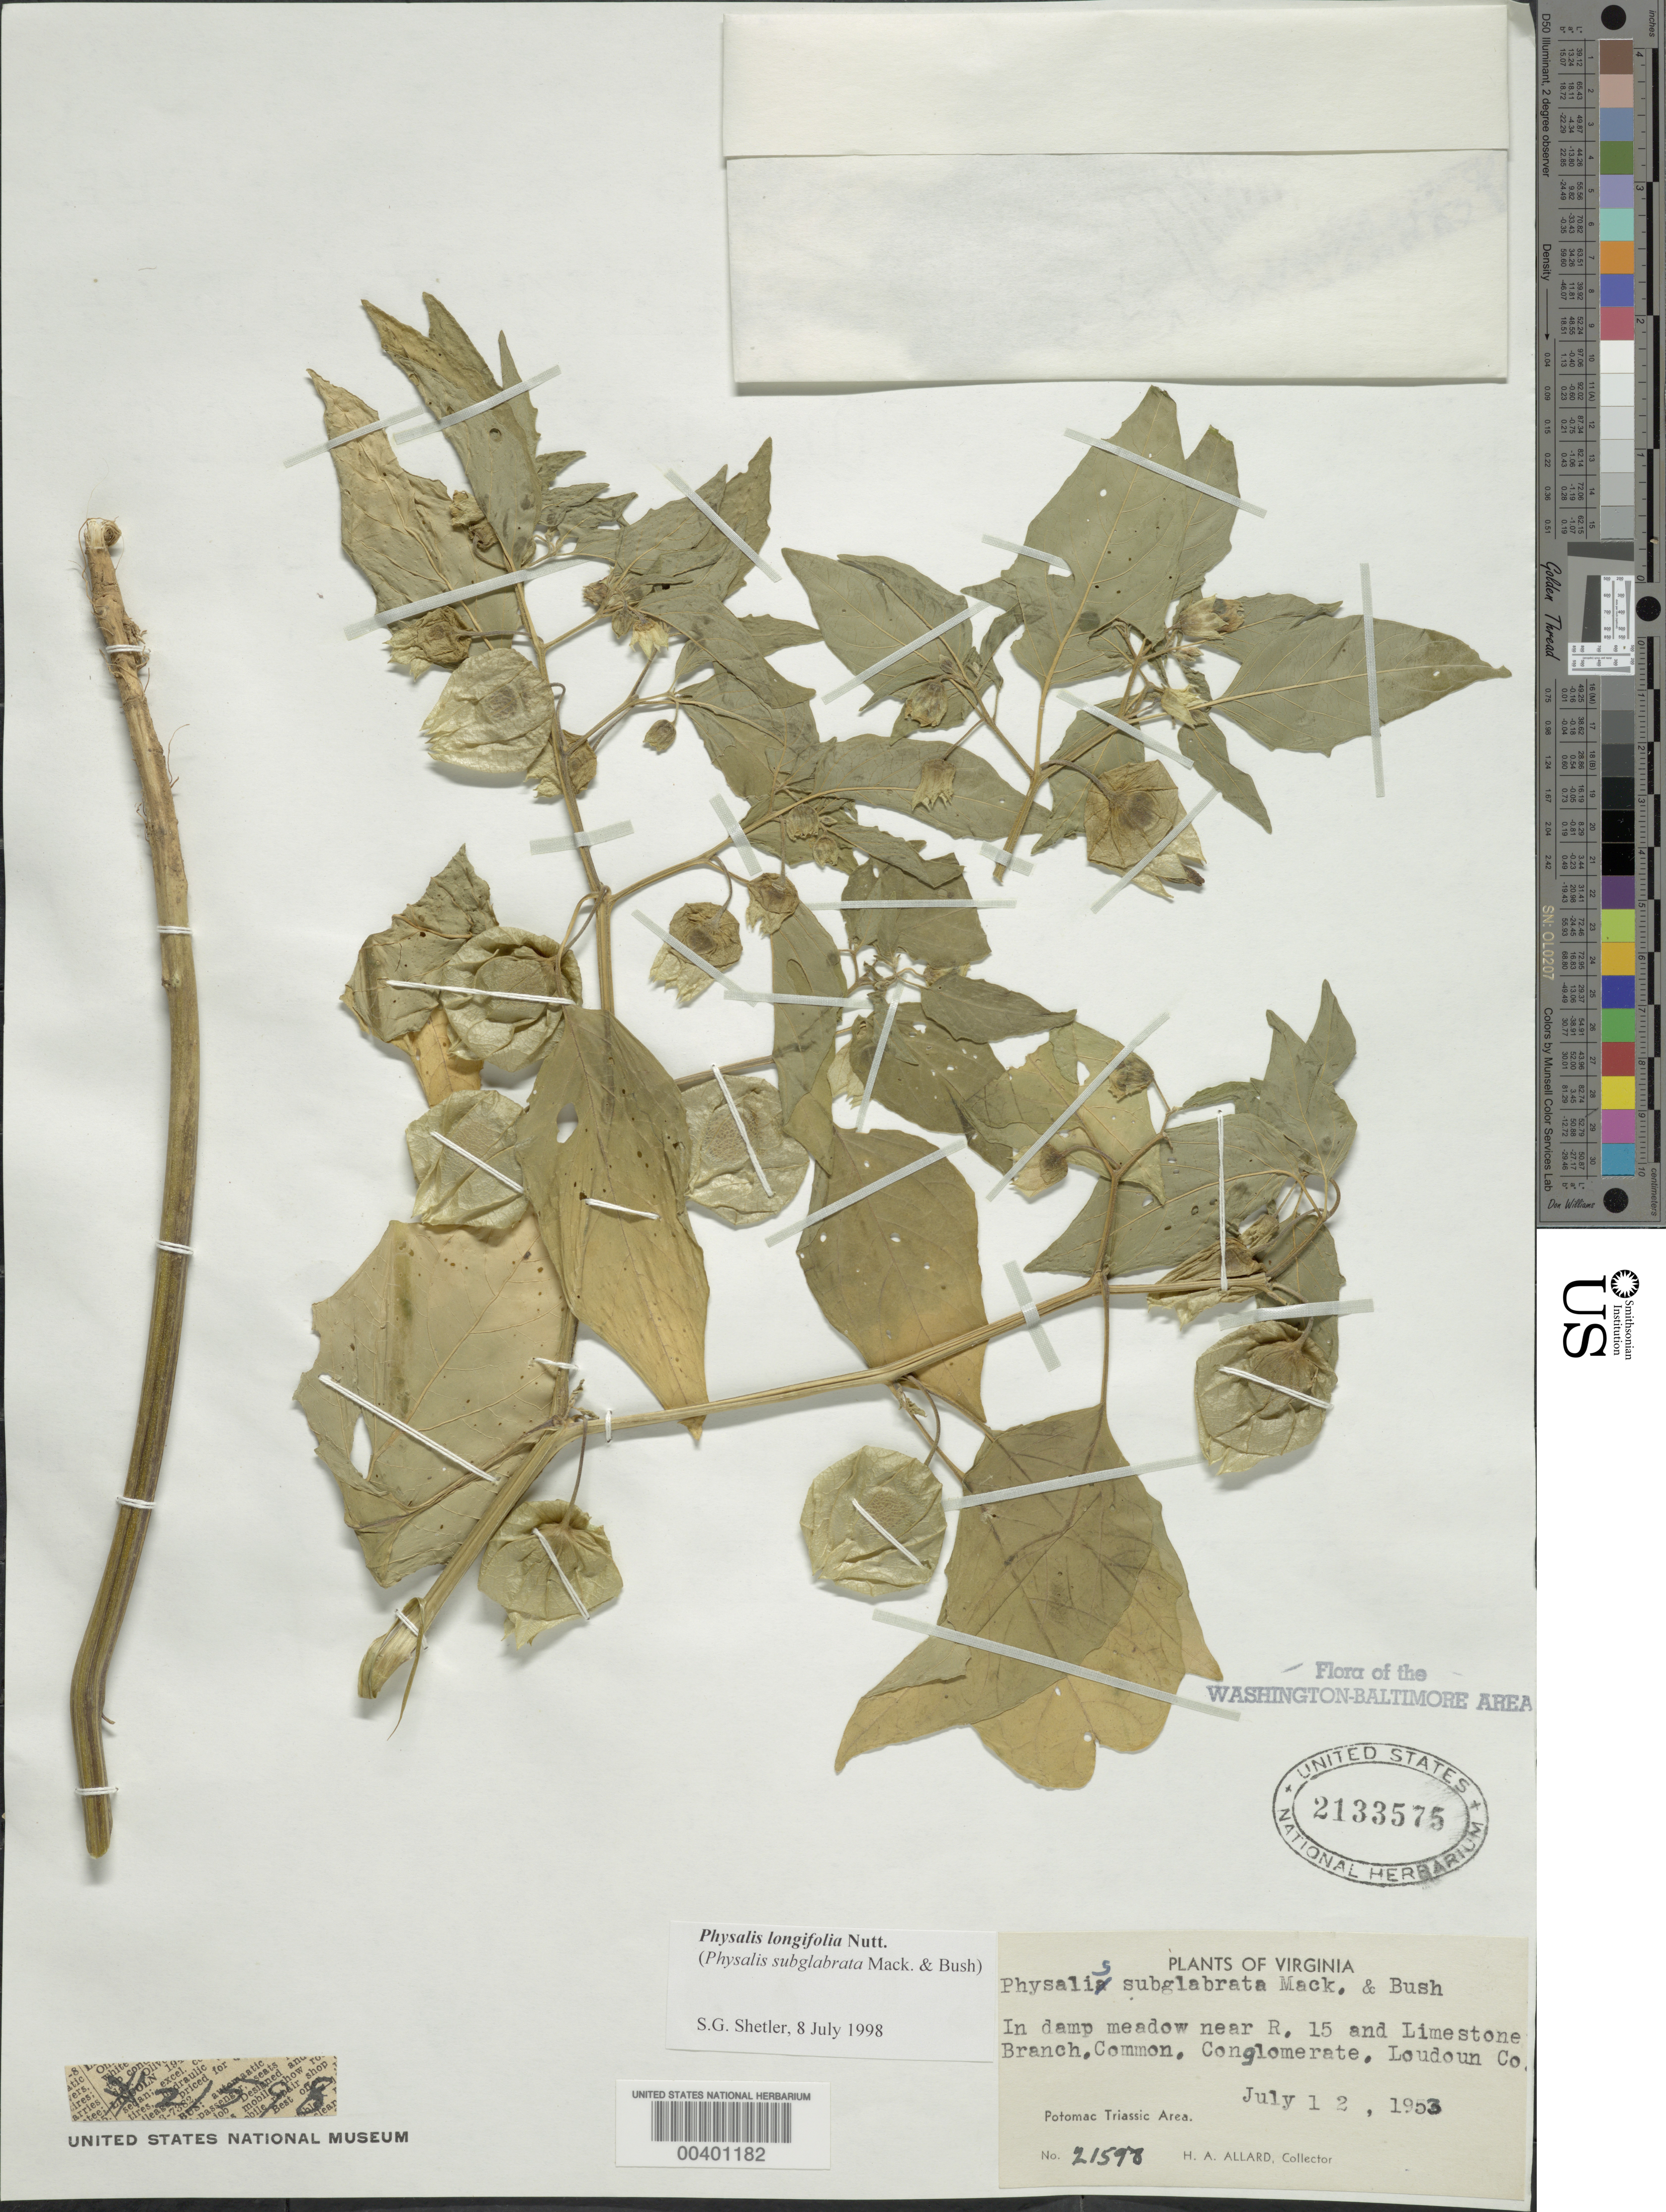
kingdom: Plantae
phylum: Tracheophyta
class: Magnoliopsida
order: Solanales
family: Solanaceae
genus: Physalis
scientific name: Physalis longifolia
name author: Nutt.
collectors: H. A. Allard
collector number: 21598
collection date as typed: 12 Jul 1953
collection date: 1953-07-12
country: United States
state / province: Virginia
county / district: Loudoun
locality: Meadow near Route 15 and Limestone Branch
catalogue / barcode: US 2133575